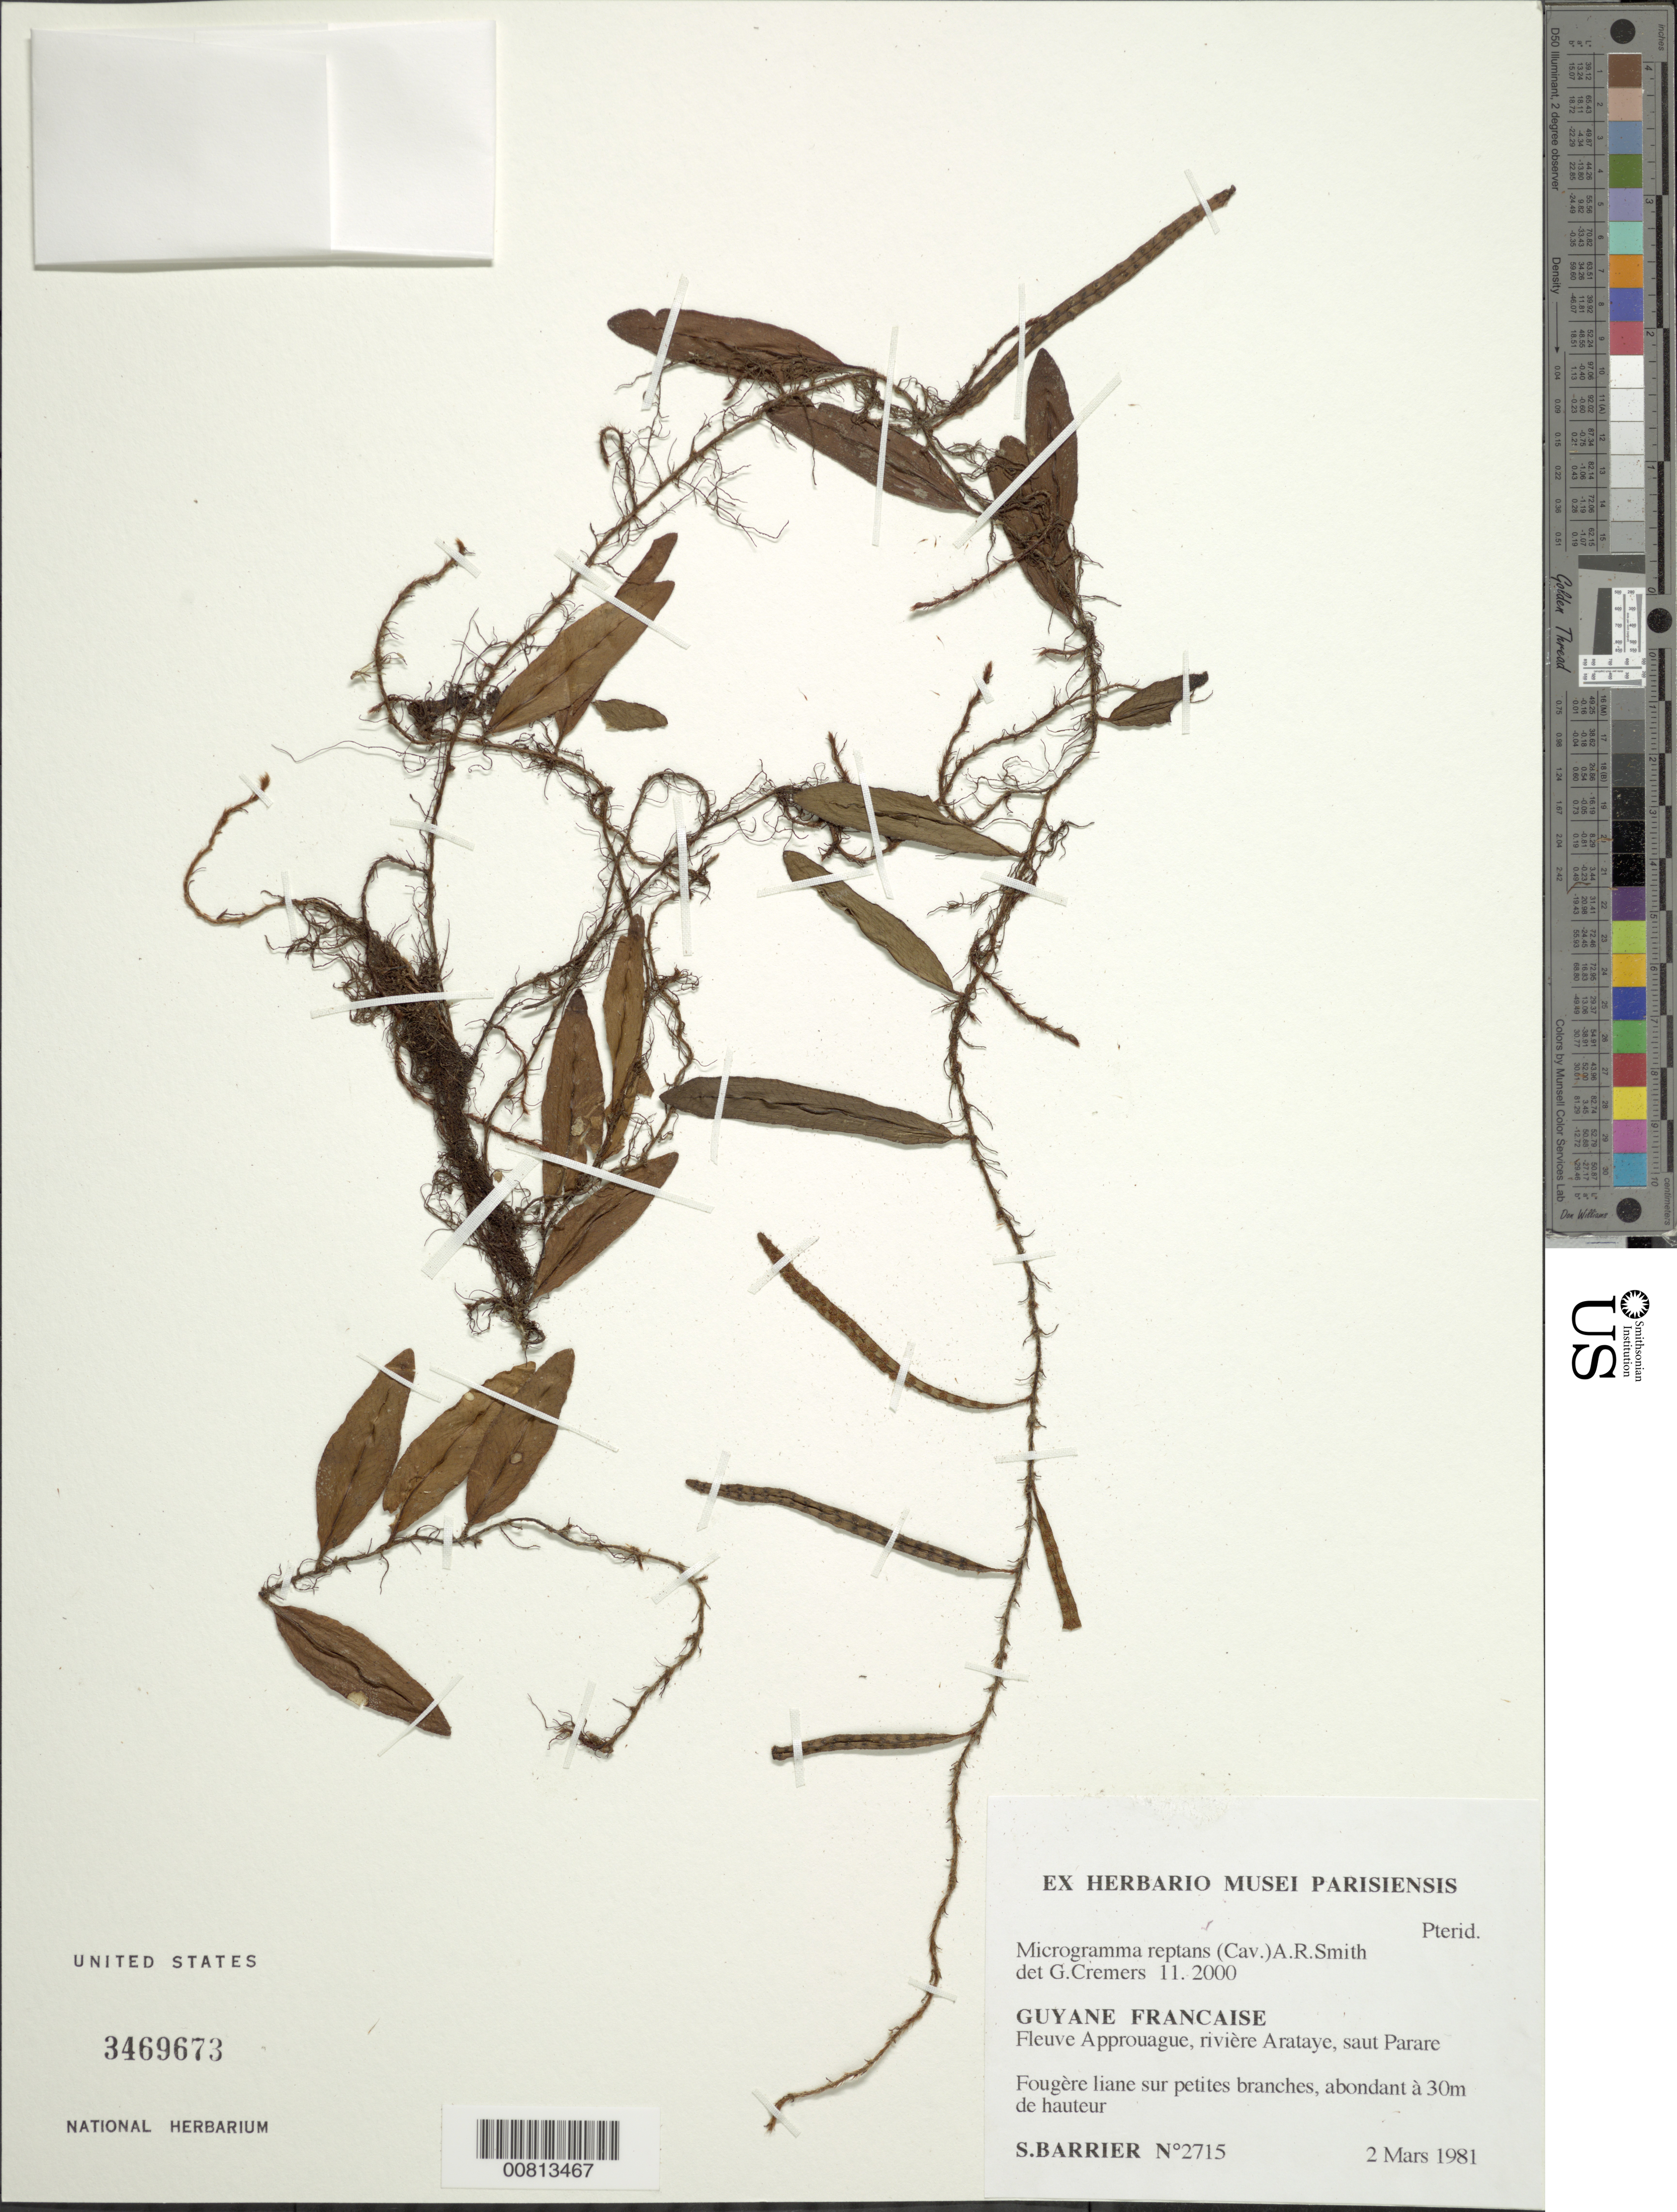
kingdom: Plantae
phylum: Tracheophyta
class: Polypodiopsida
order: Polypodiales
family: Polypodiaceae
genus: Microgramma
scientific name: Microgramma reptans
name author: (Cav.) A.R. Sm.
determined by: Cremers, Georges A.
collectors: S. Barrier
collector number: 2715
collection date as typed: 2-Mar-81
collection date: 1981-03-02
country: French Guiana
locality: Arataye R. (affluent de l'Approuague), Saut Pararé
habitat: On small branches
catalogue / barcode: US 3469673